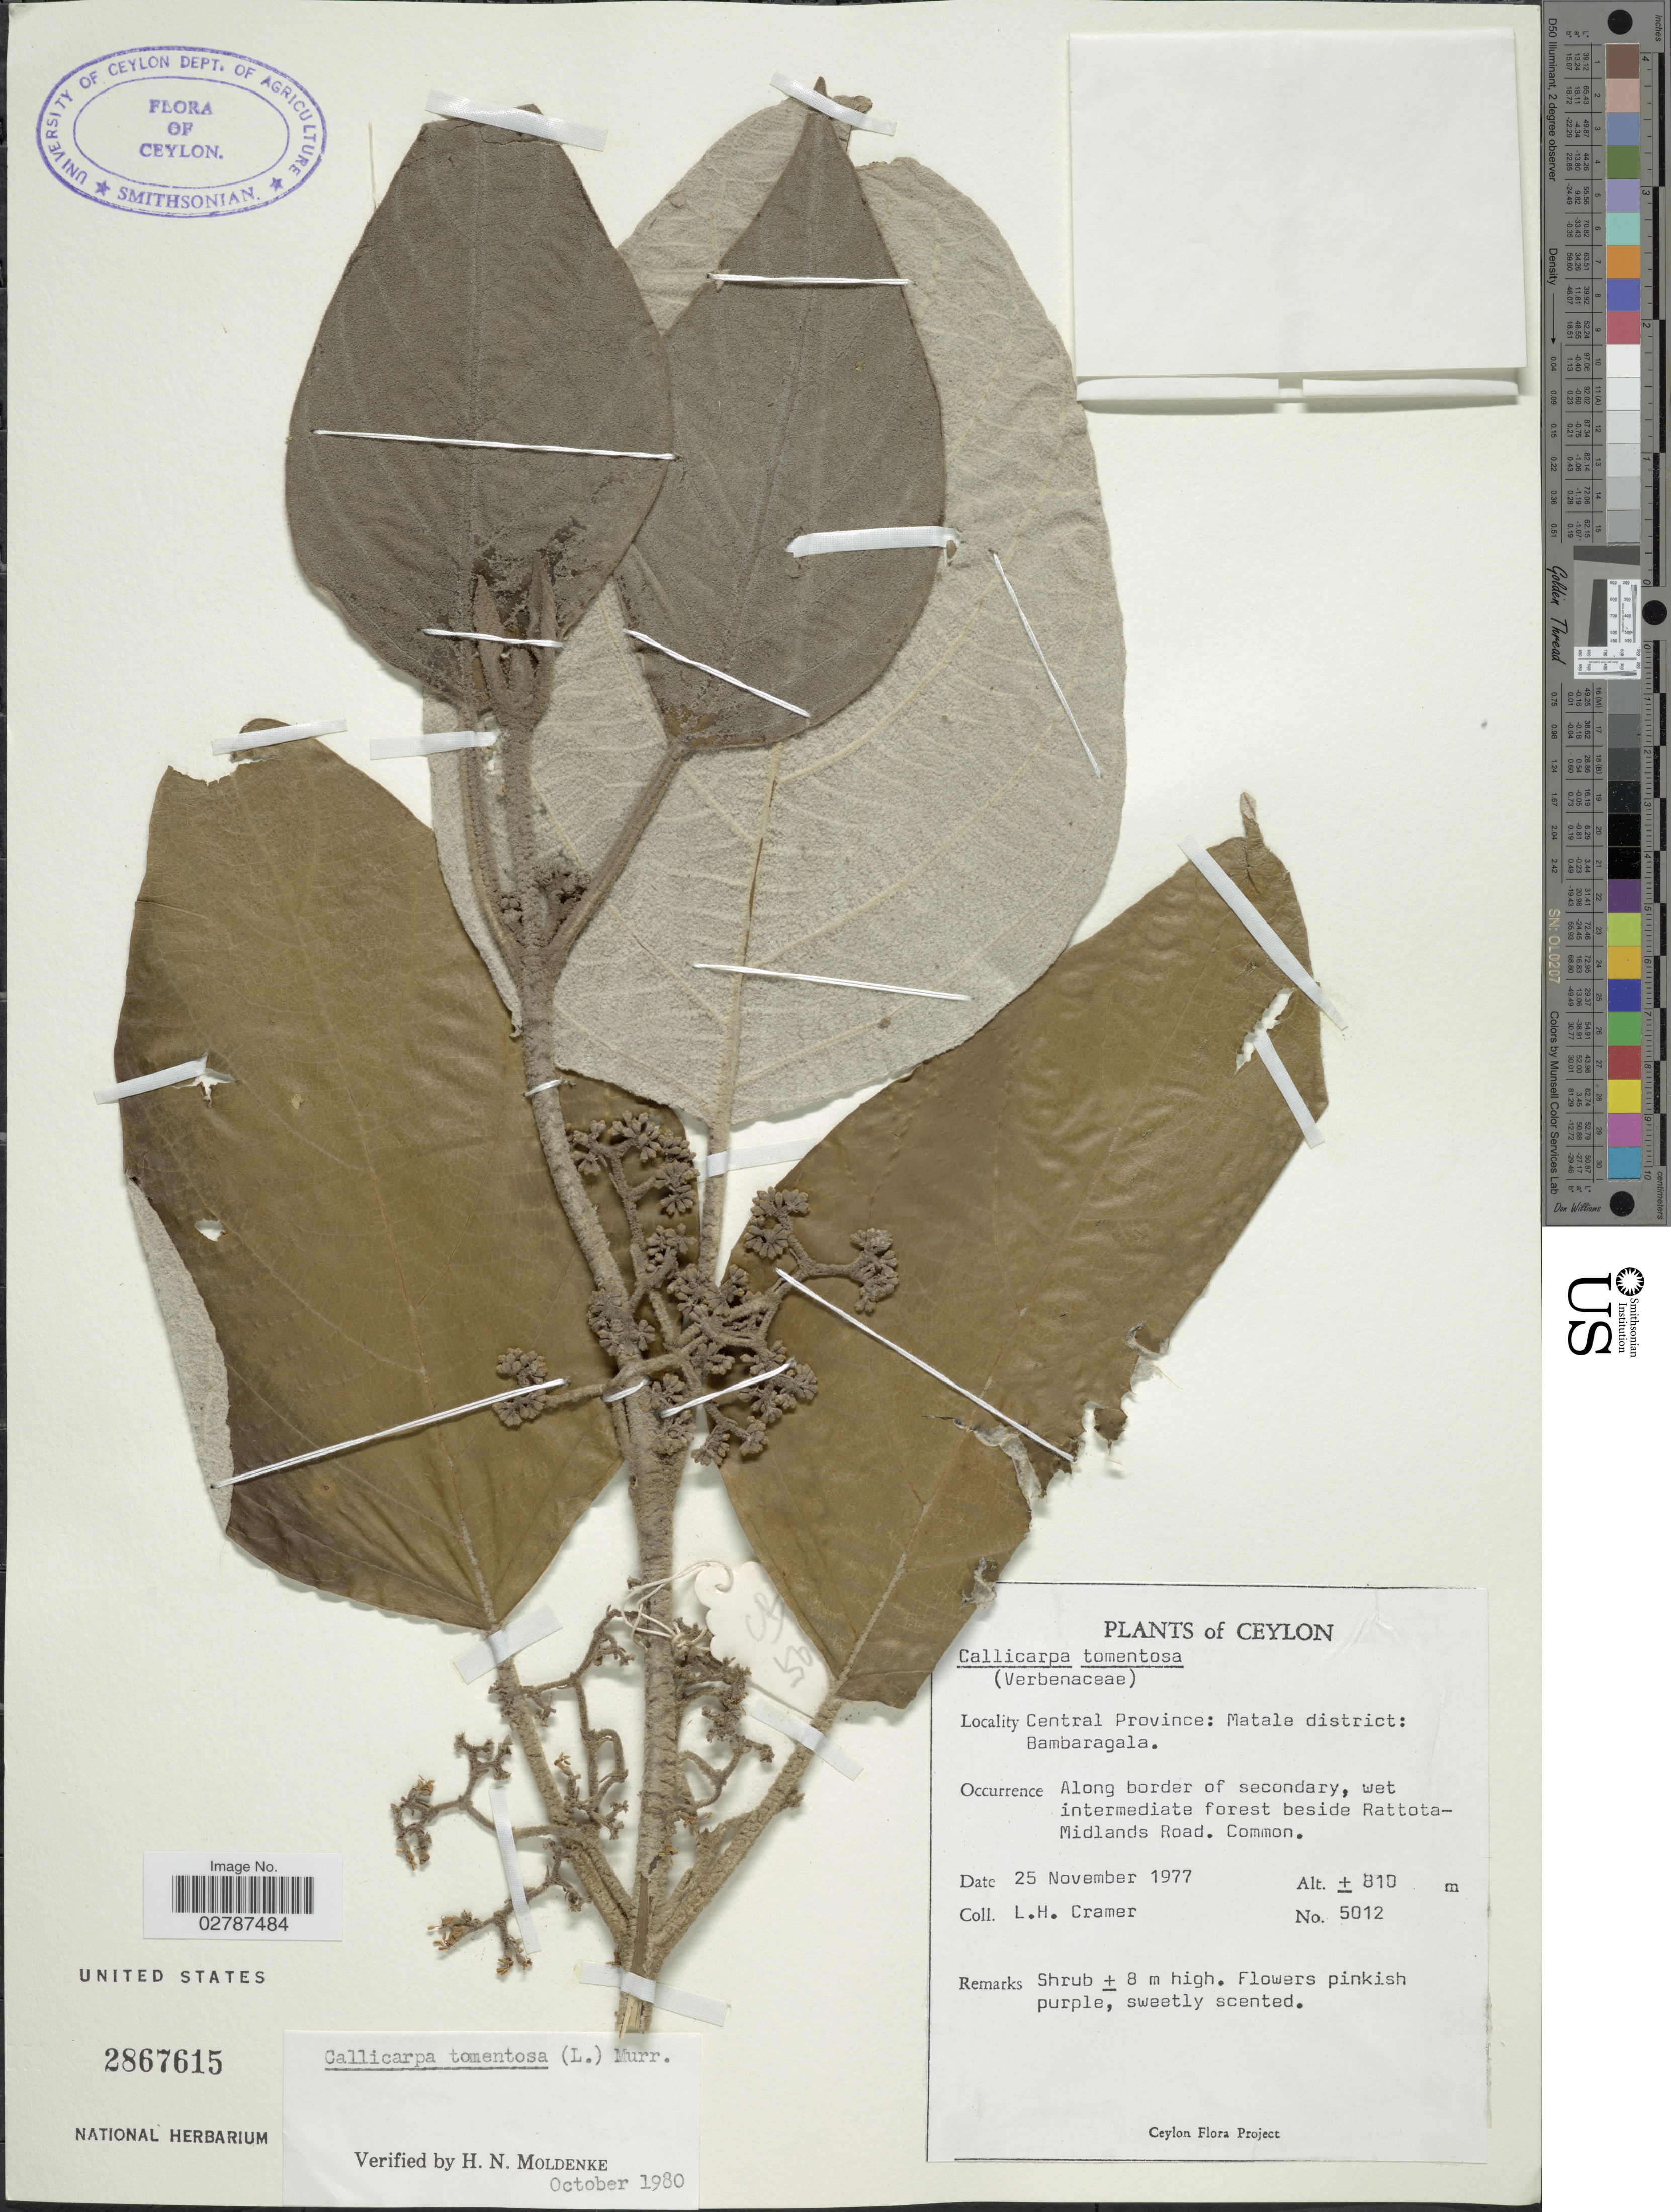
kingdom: Plantae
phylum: Tracheophyta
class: Magnoliopsida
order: Lamiales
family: Lamiaceae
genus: Callicarpa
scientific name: Callicarpa tomentosa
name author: (L.) L.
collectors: L. H. Cramer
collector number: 5012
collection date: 1977-11-25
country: Sri Lanka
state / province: Central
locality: Ceylon. Central Province: Matale district: Bambaragala.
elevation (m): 810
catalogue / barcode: US 2867615